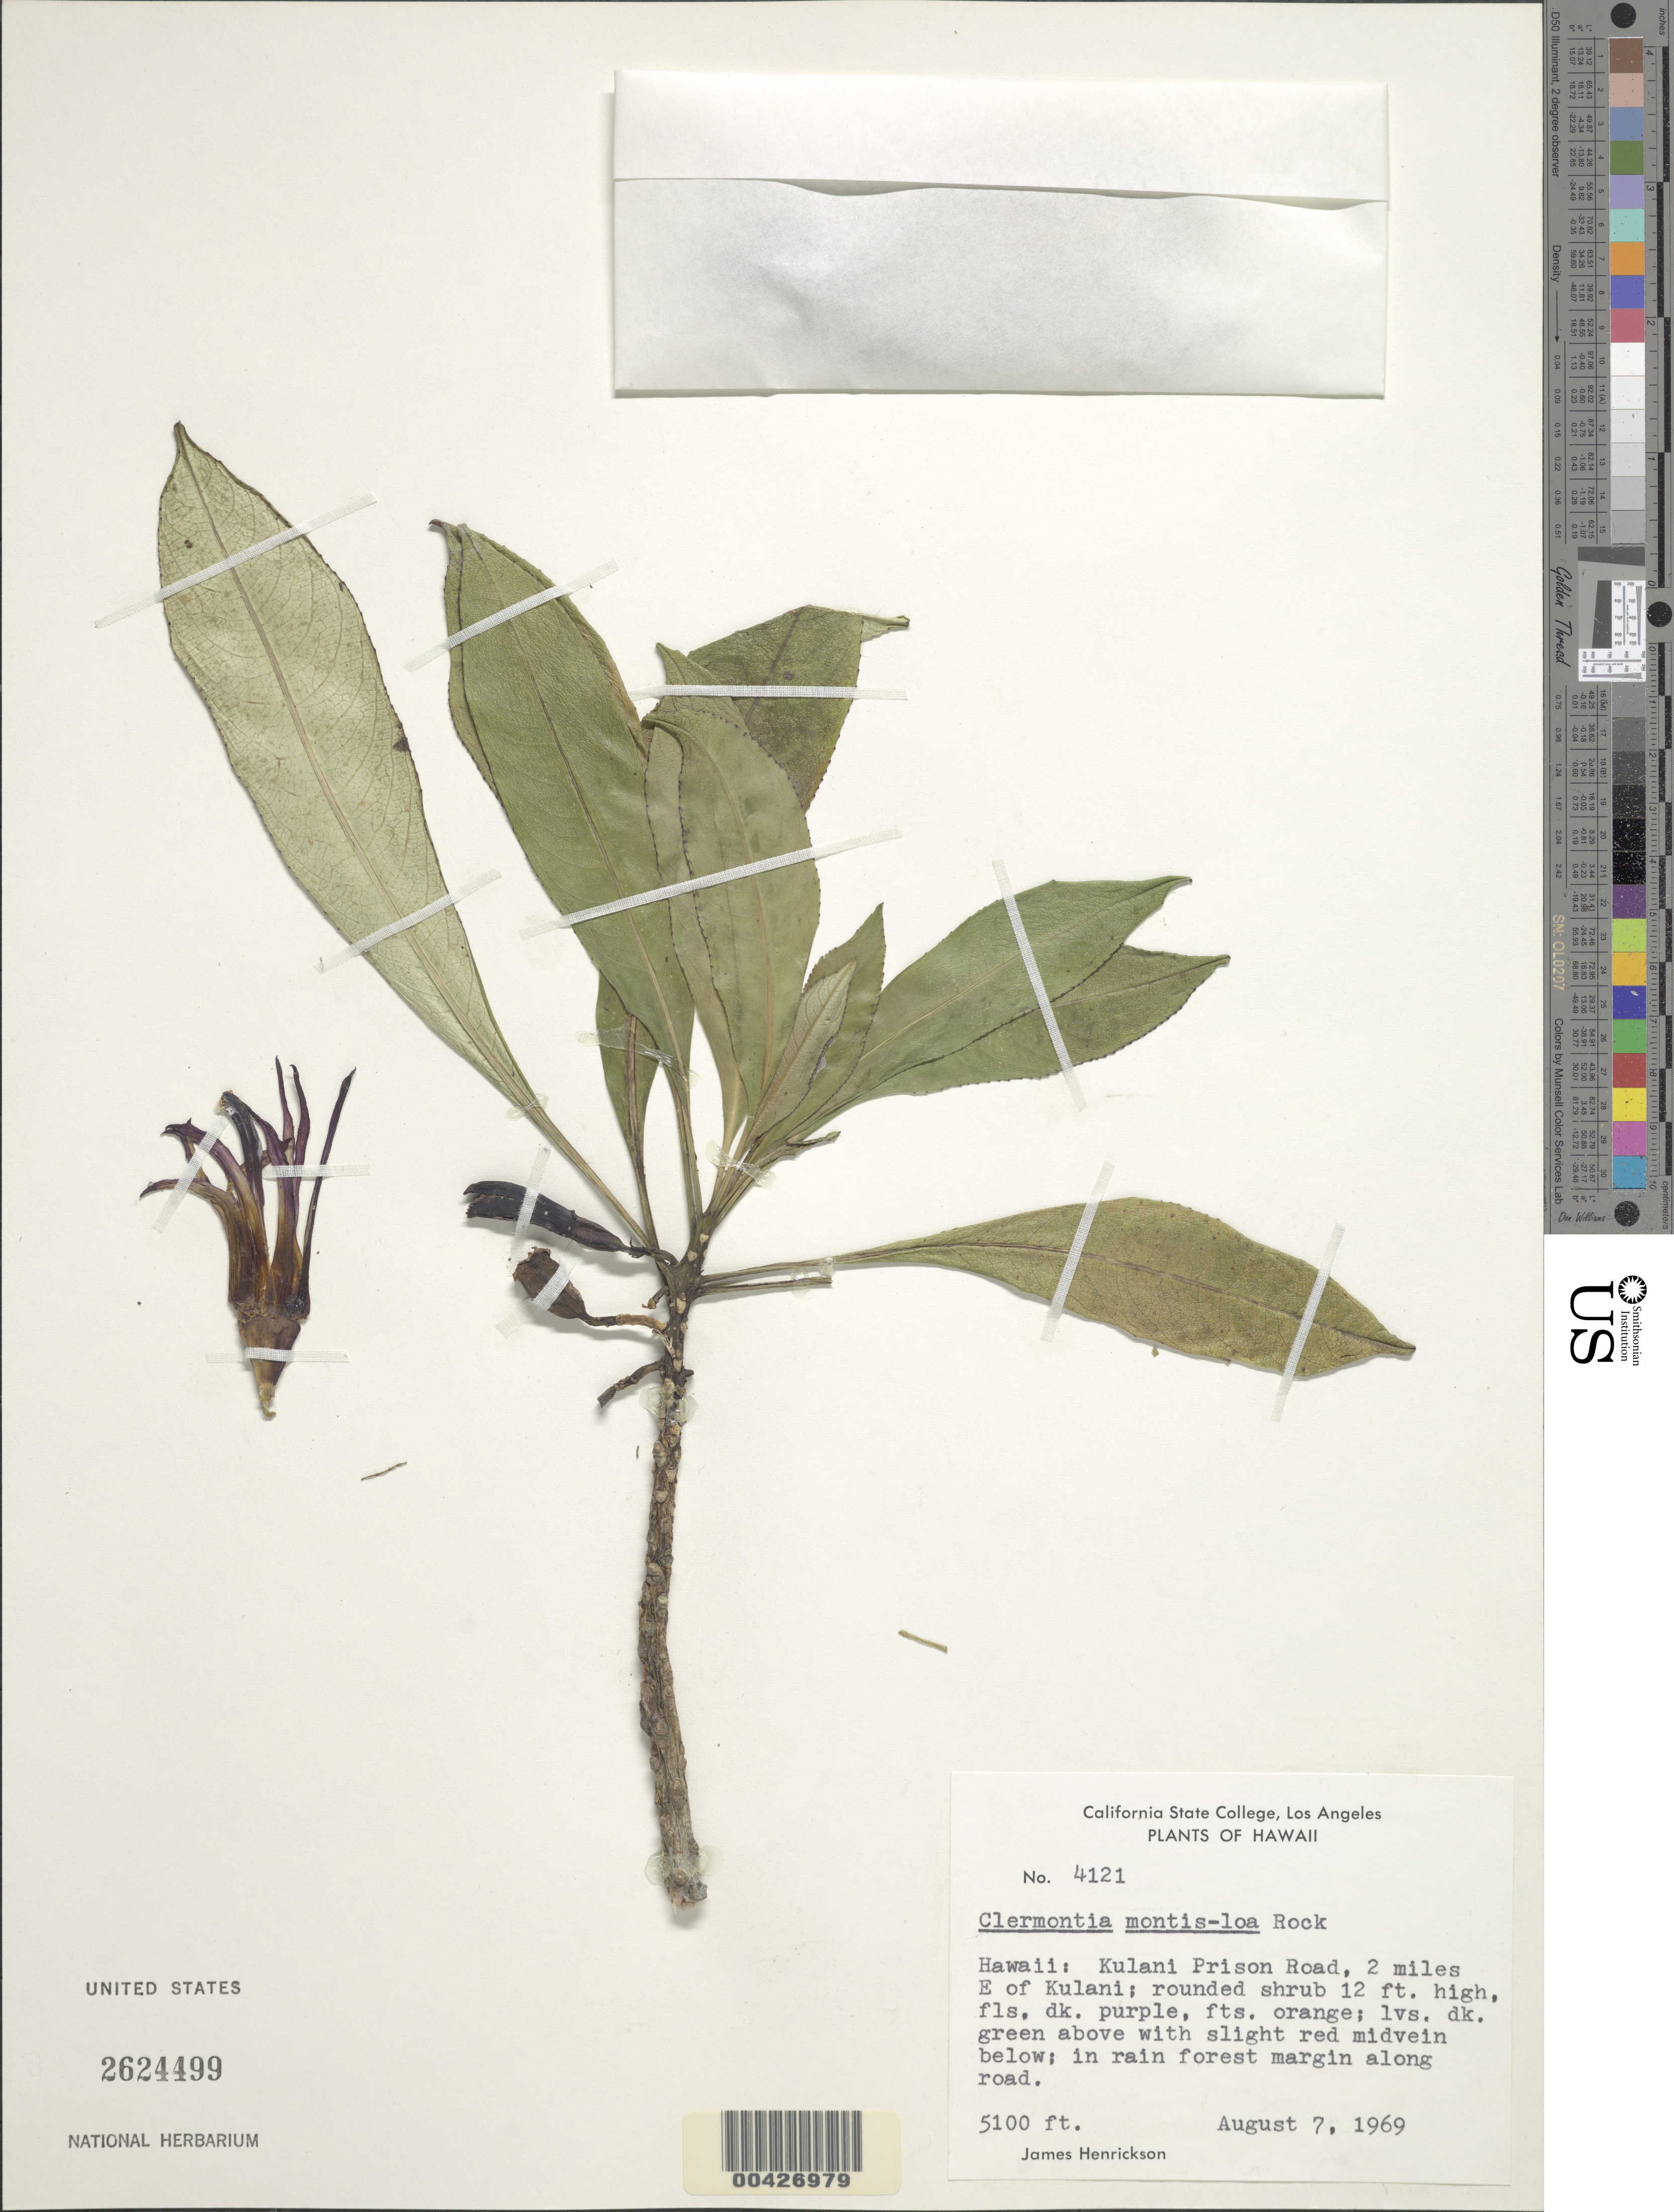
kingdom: Plantae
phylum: Tracheophyta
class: Magnoliopsida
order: Asterales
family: Campanulaceae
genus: Clermontia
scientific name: Clermontia montis-loa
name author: Rock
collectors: J. S. Henrickson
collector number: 4121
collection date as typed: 7 Aug 1969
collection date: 1969-08-07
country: United States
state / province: Hawaii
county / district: Hawaii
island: Hawaii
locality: Kulani Prison Road, 2 miles east of Kulani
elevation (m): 1554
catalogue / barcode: US 2624499